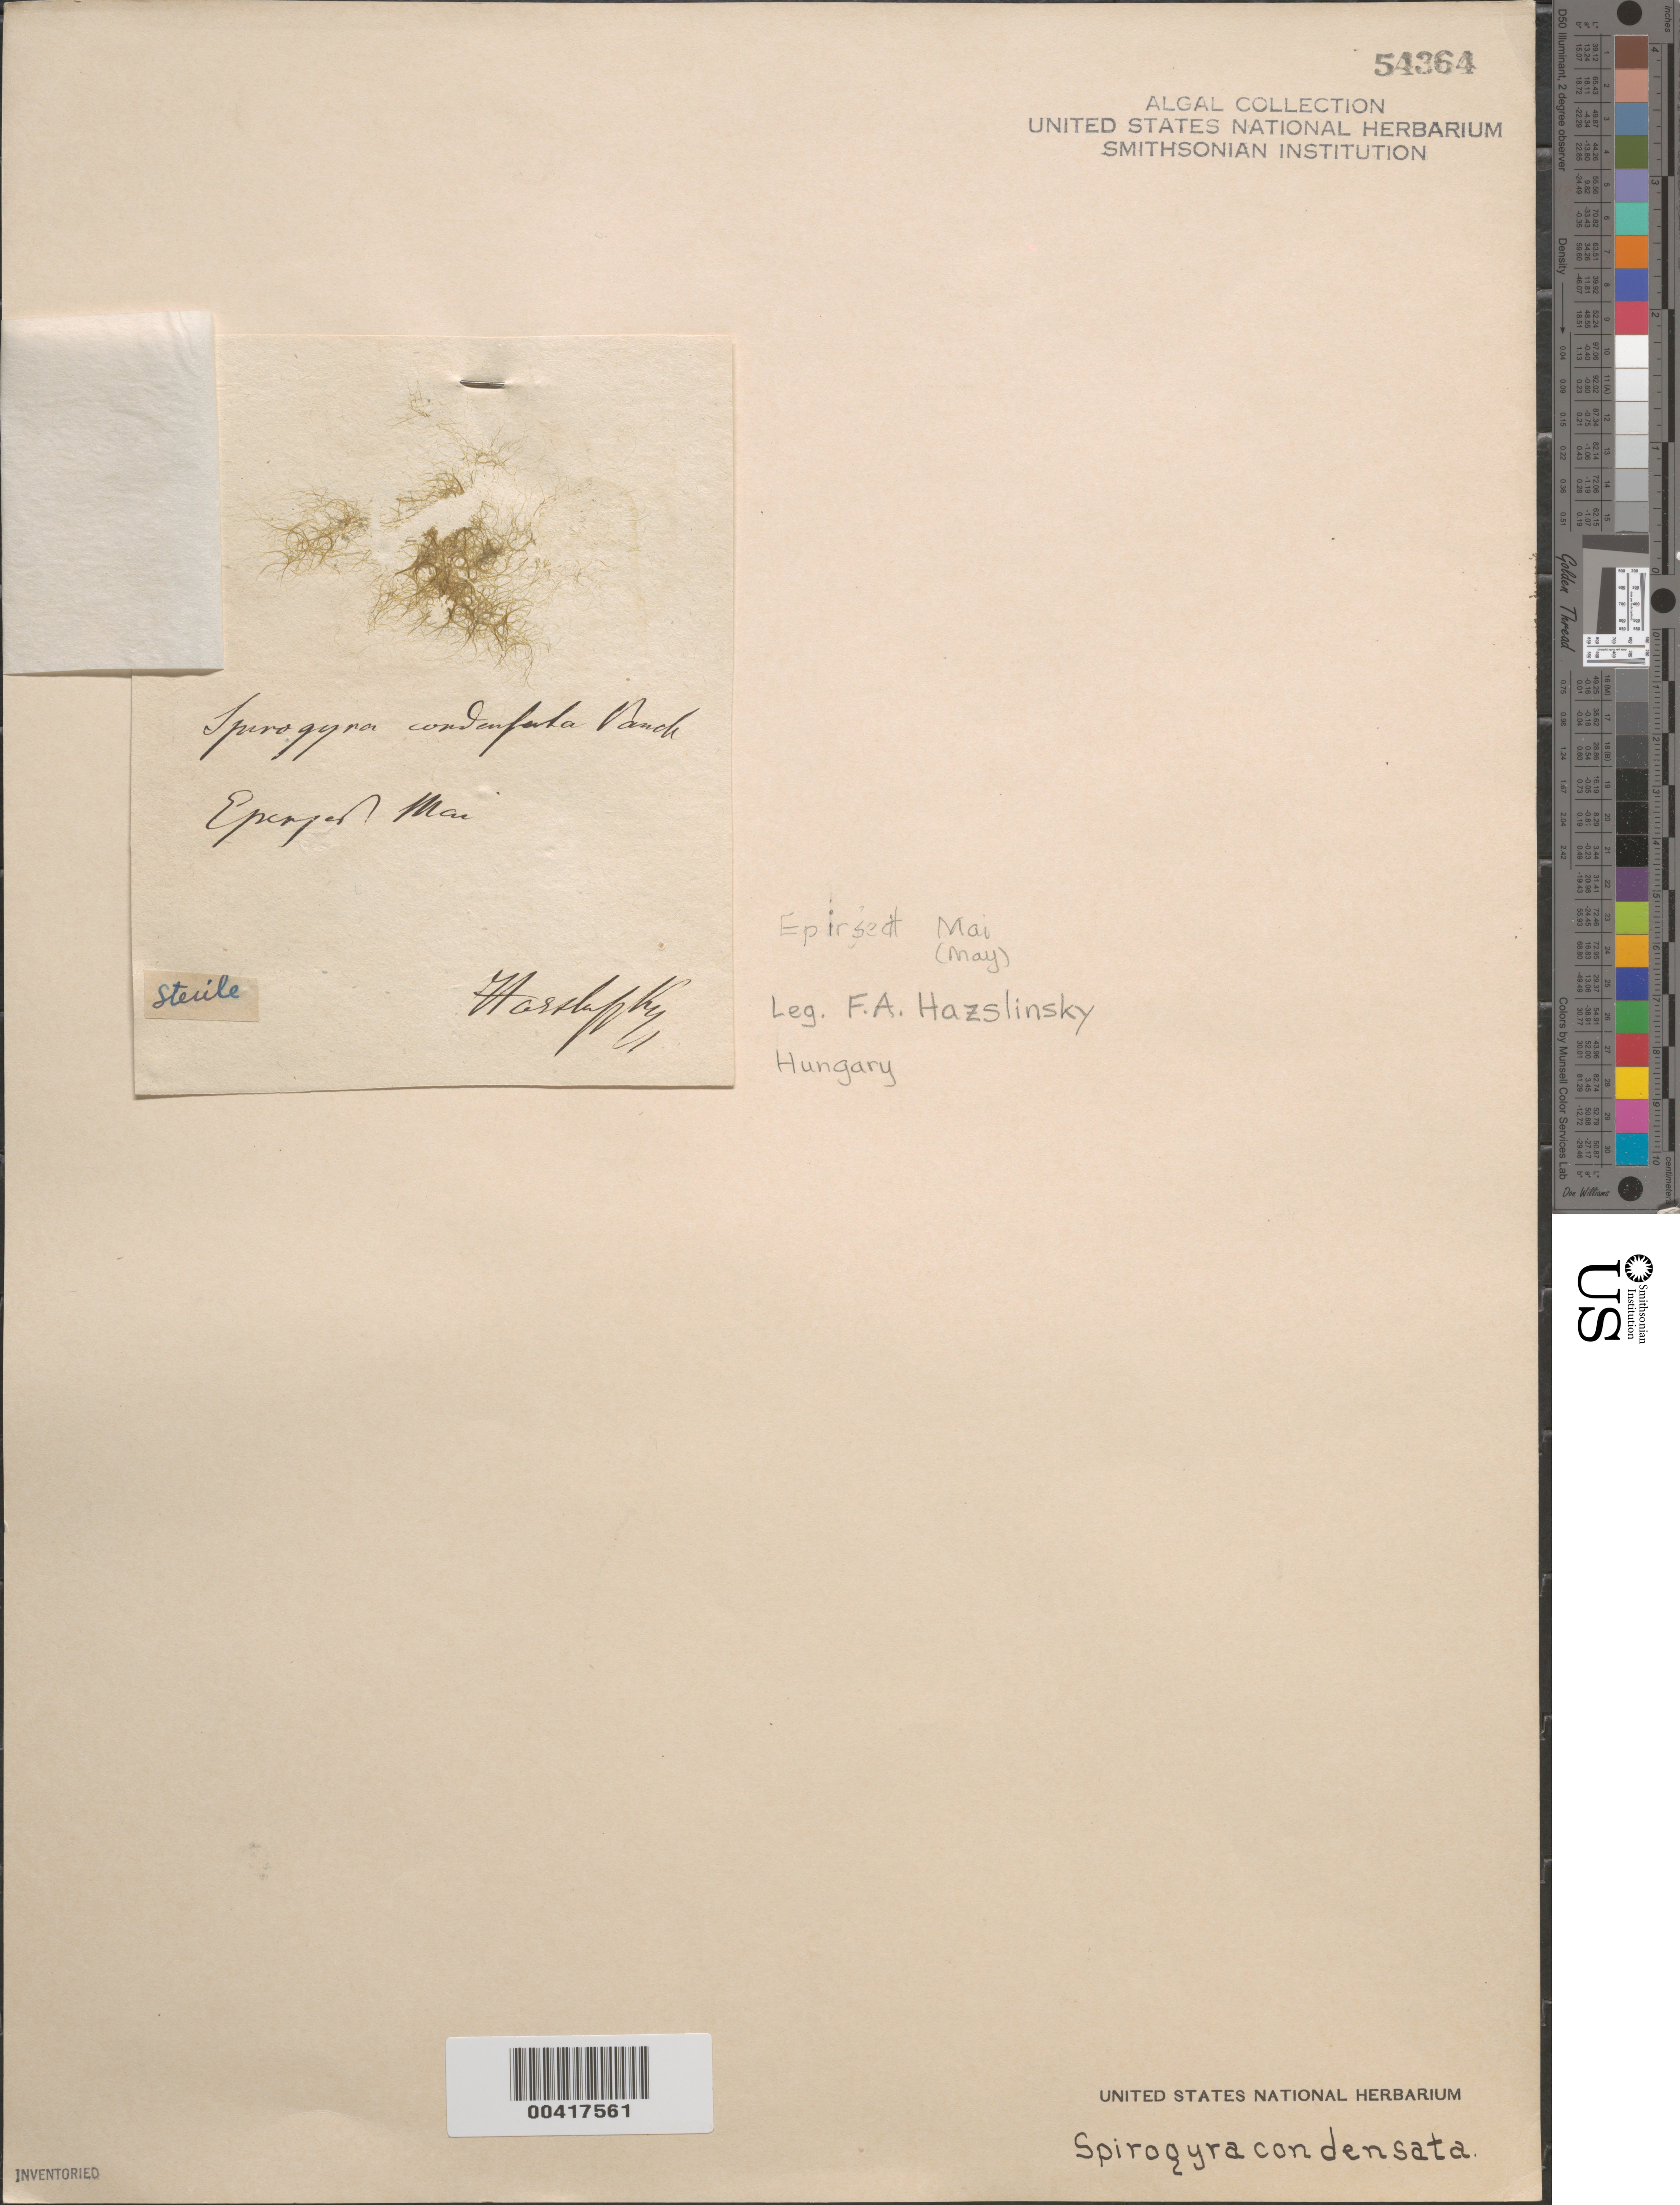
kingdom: Plantae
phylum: Charophyta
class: Zygnematophyceae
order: Zygnematales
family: Zygnemataceae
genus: Spirogyra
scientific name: Spirogyra condensata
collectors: F. Hazslinszky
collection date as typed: May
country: Hungary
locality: Eperget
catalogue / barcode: US 54364